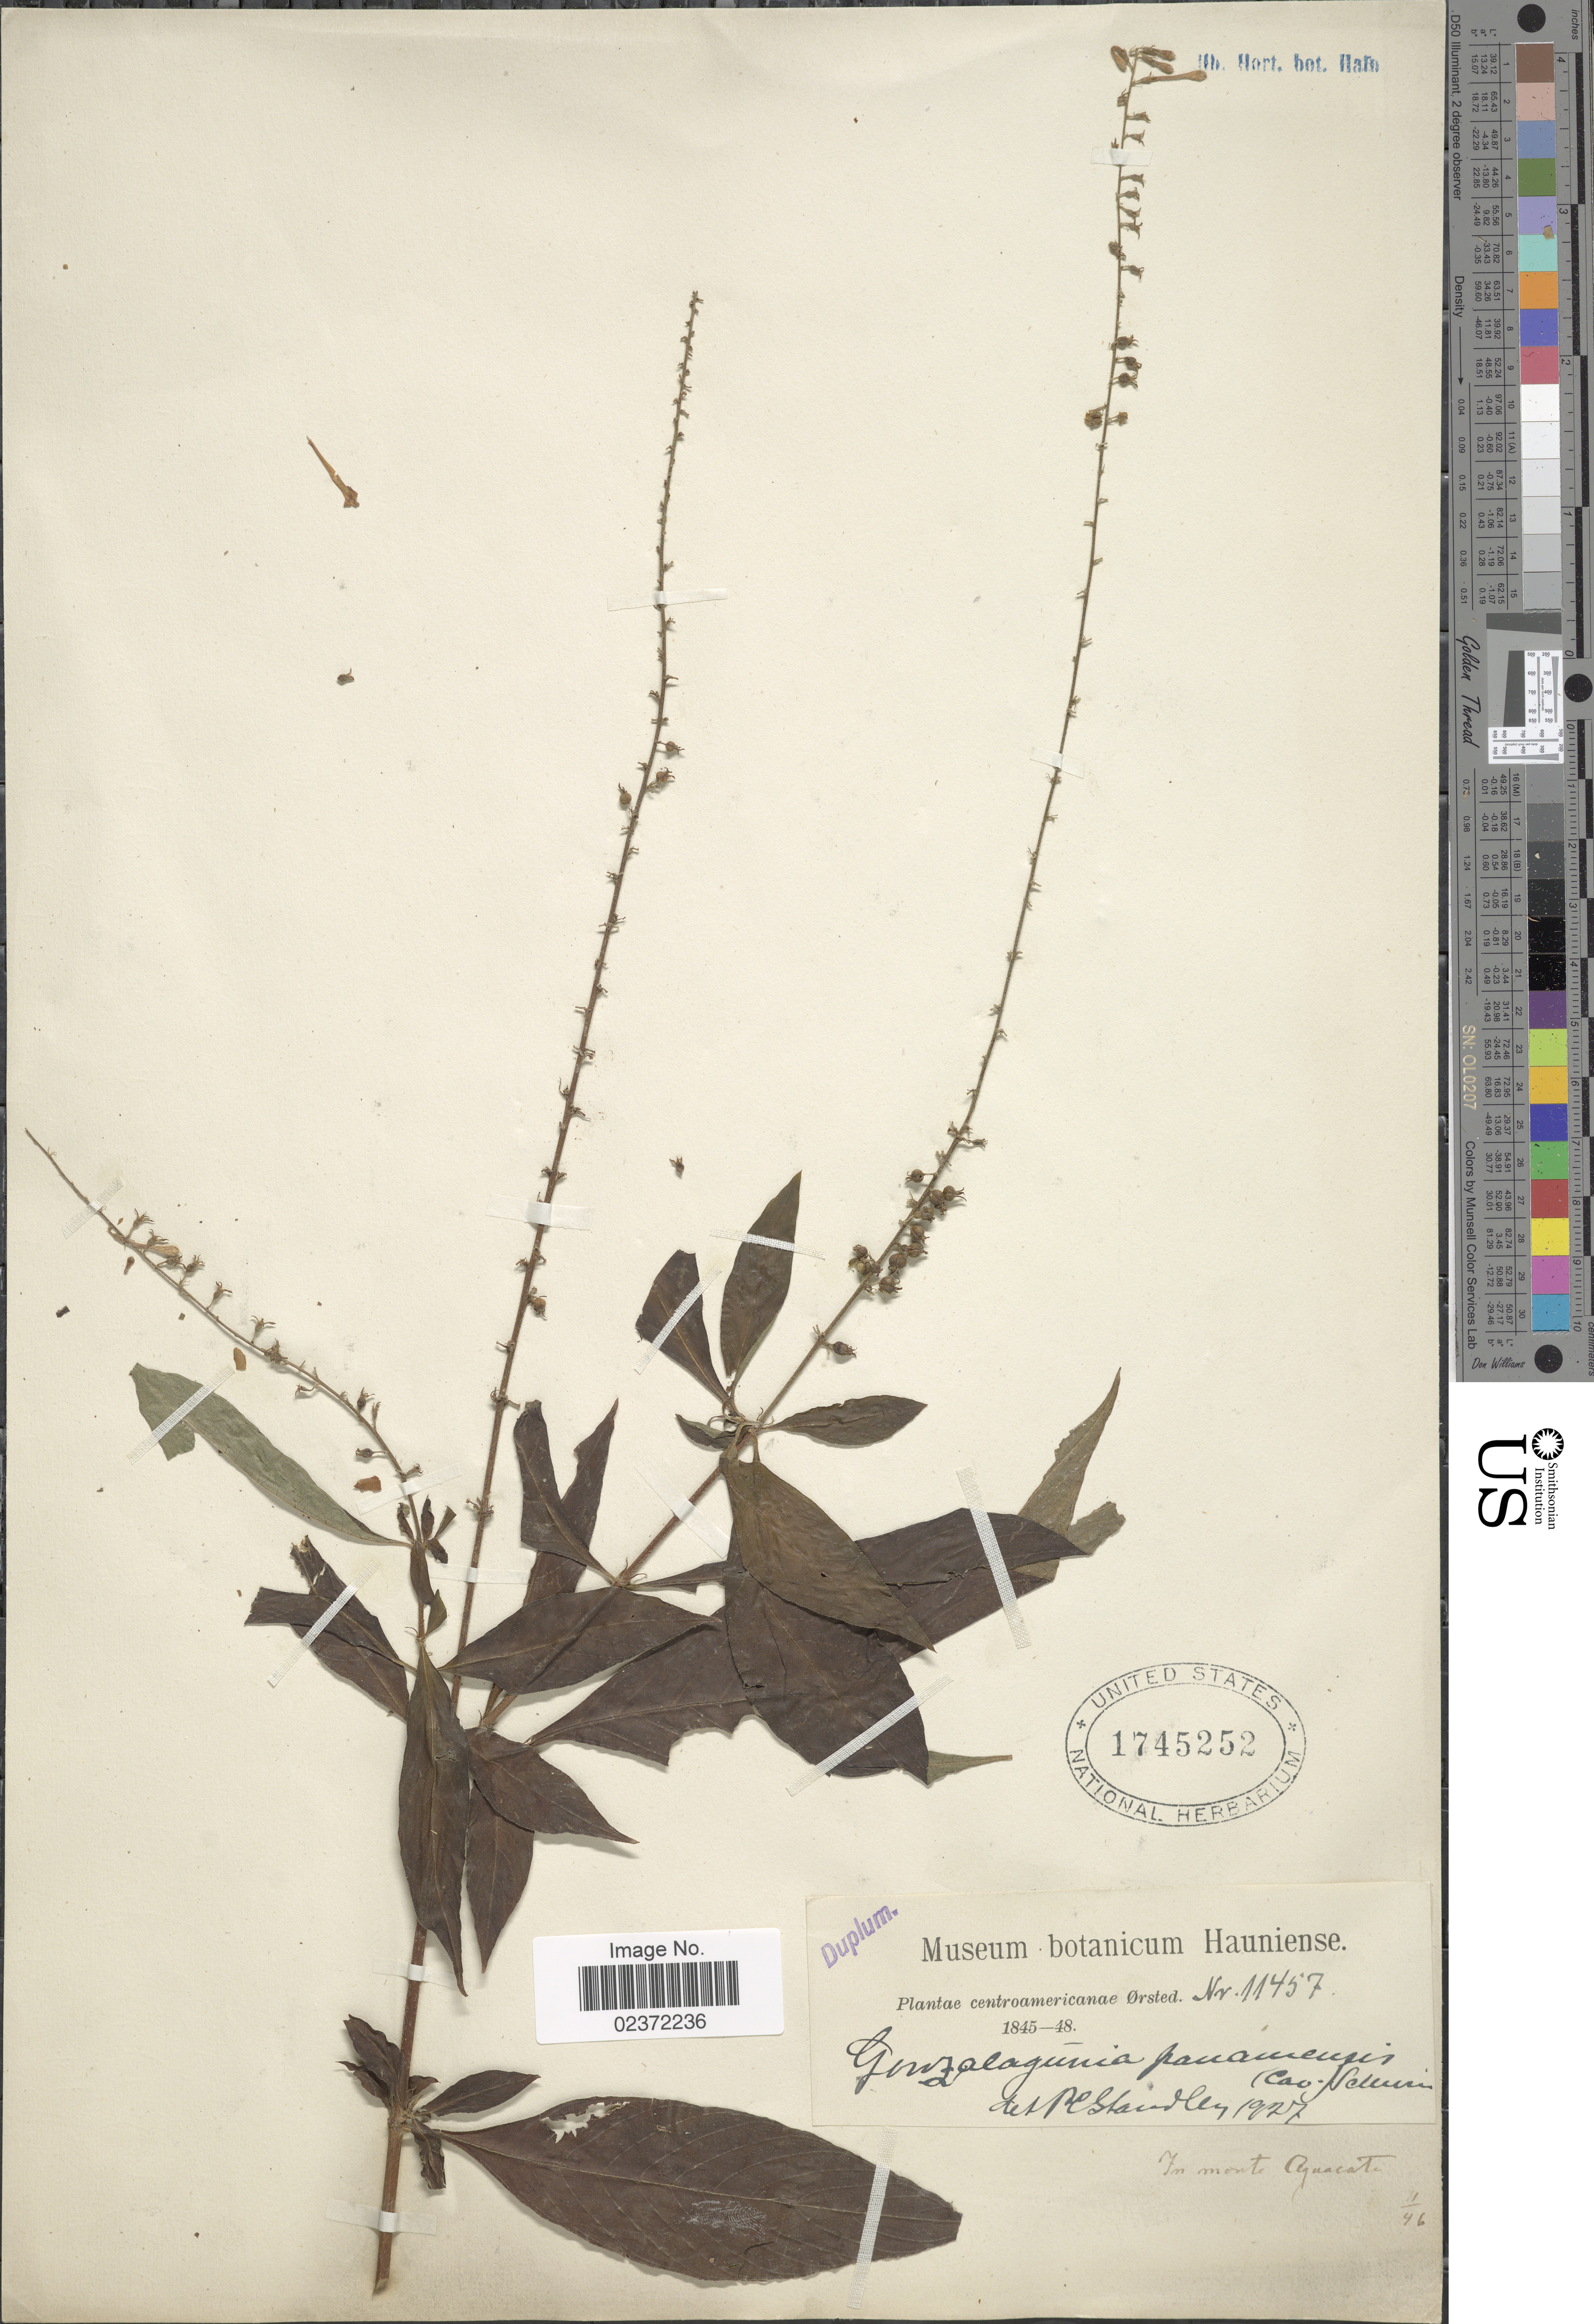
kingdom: Plantae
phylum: Tracheophyta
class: Magnoliopsida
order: Gentianales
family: Rubiaceae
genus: Gonzalagunia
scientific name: Gonzalagunia panamensis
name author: (Cav.) K. Schum.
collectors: Ørsted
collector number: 11457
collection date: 1845/1848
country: Costa Rica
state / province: Alajuela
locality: In monte Aguacate, Centroamericanae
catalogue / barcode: US 1745252